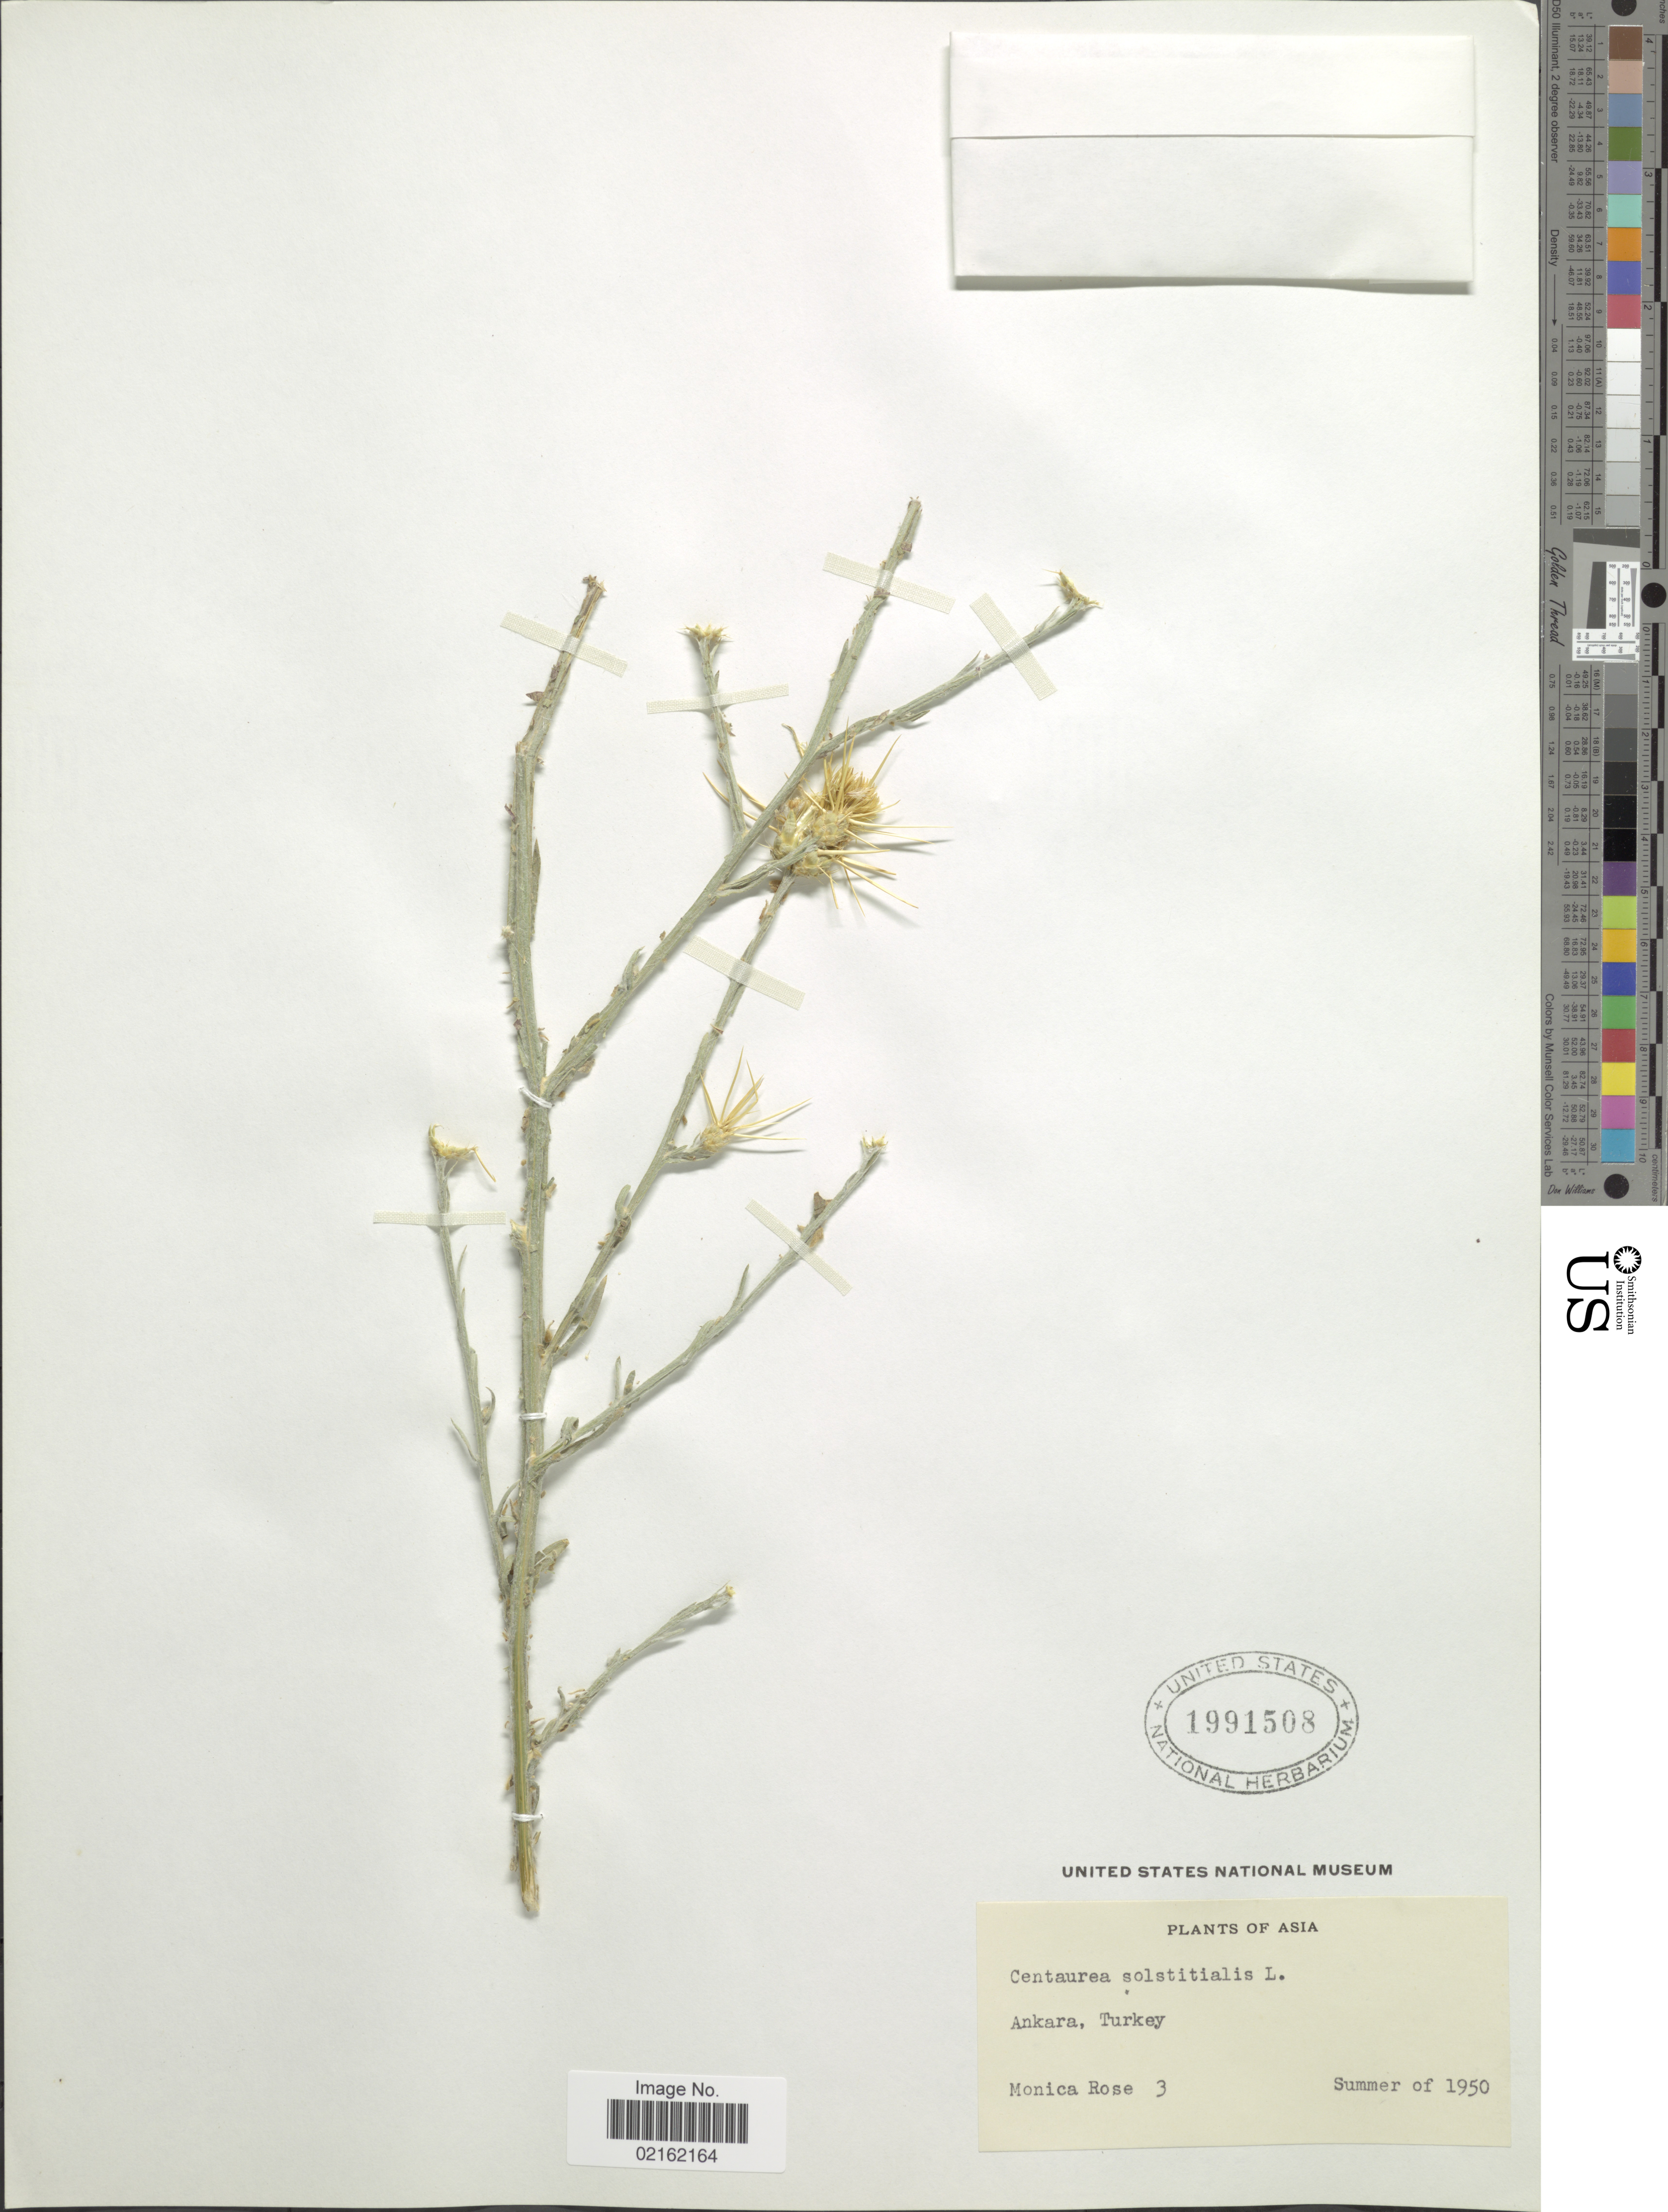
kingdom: Plantae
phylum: Tracheophyta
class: Magnoliopsida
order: Asterales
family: Asteraceae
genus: Centaurea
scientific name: Centaurea solstitialis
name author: L.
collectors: L. B. Rose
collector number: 3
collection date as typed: Summer of 1950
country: Turkey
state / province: Ankara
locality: Asia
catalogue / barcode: US 1991508